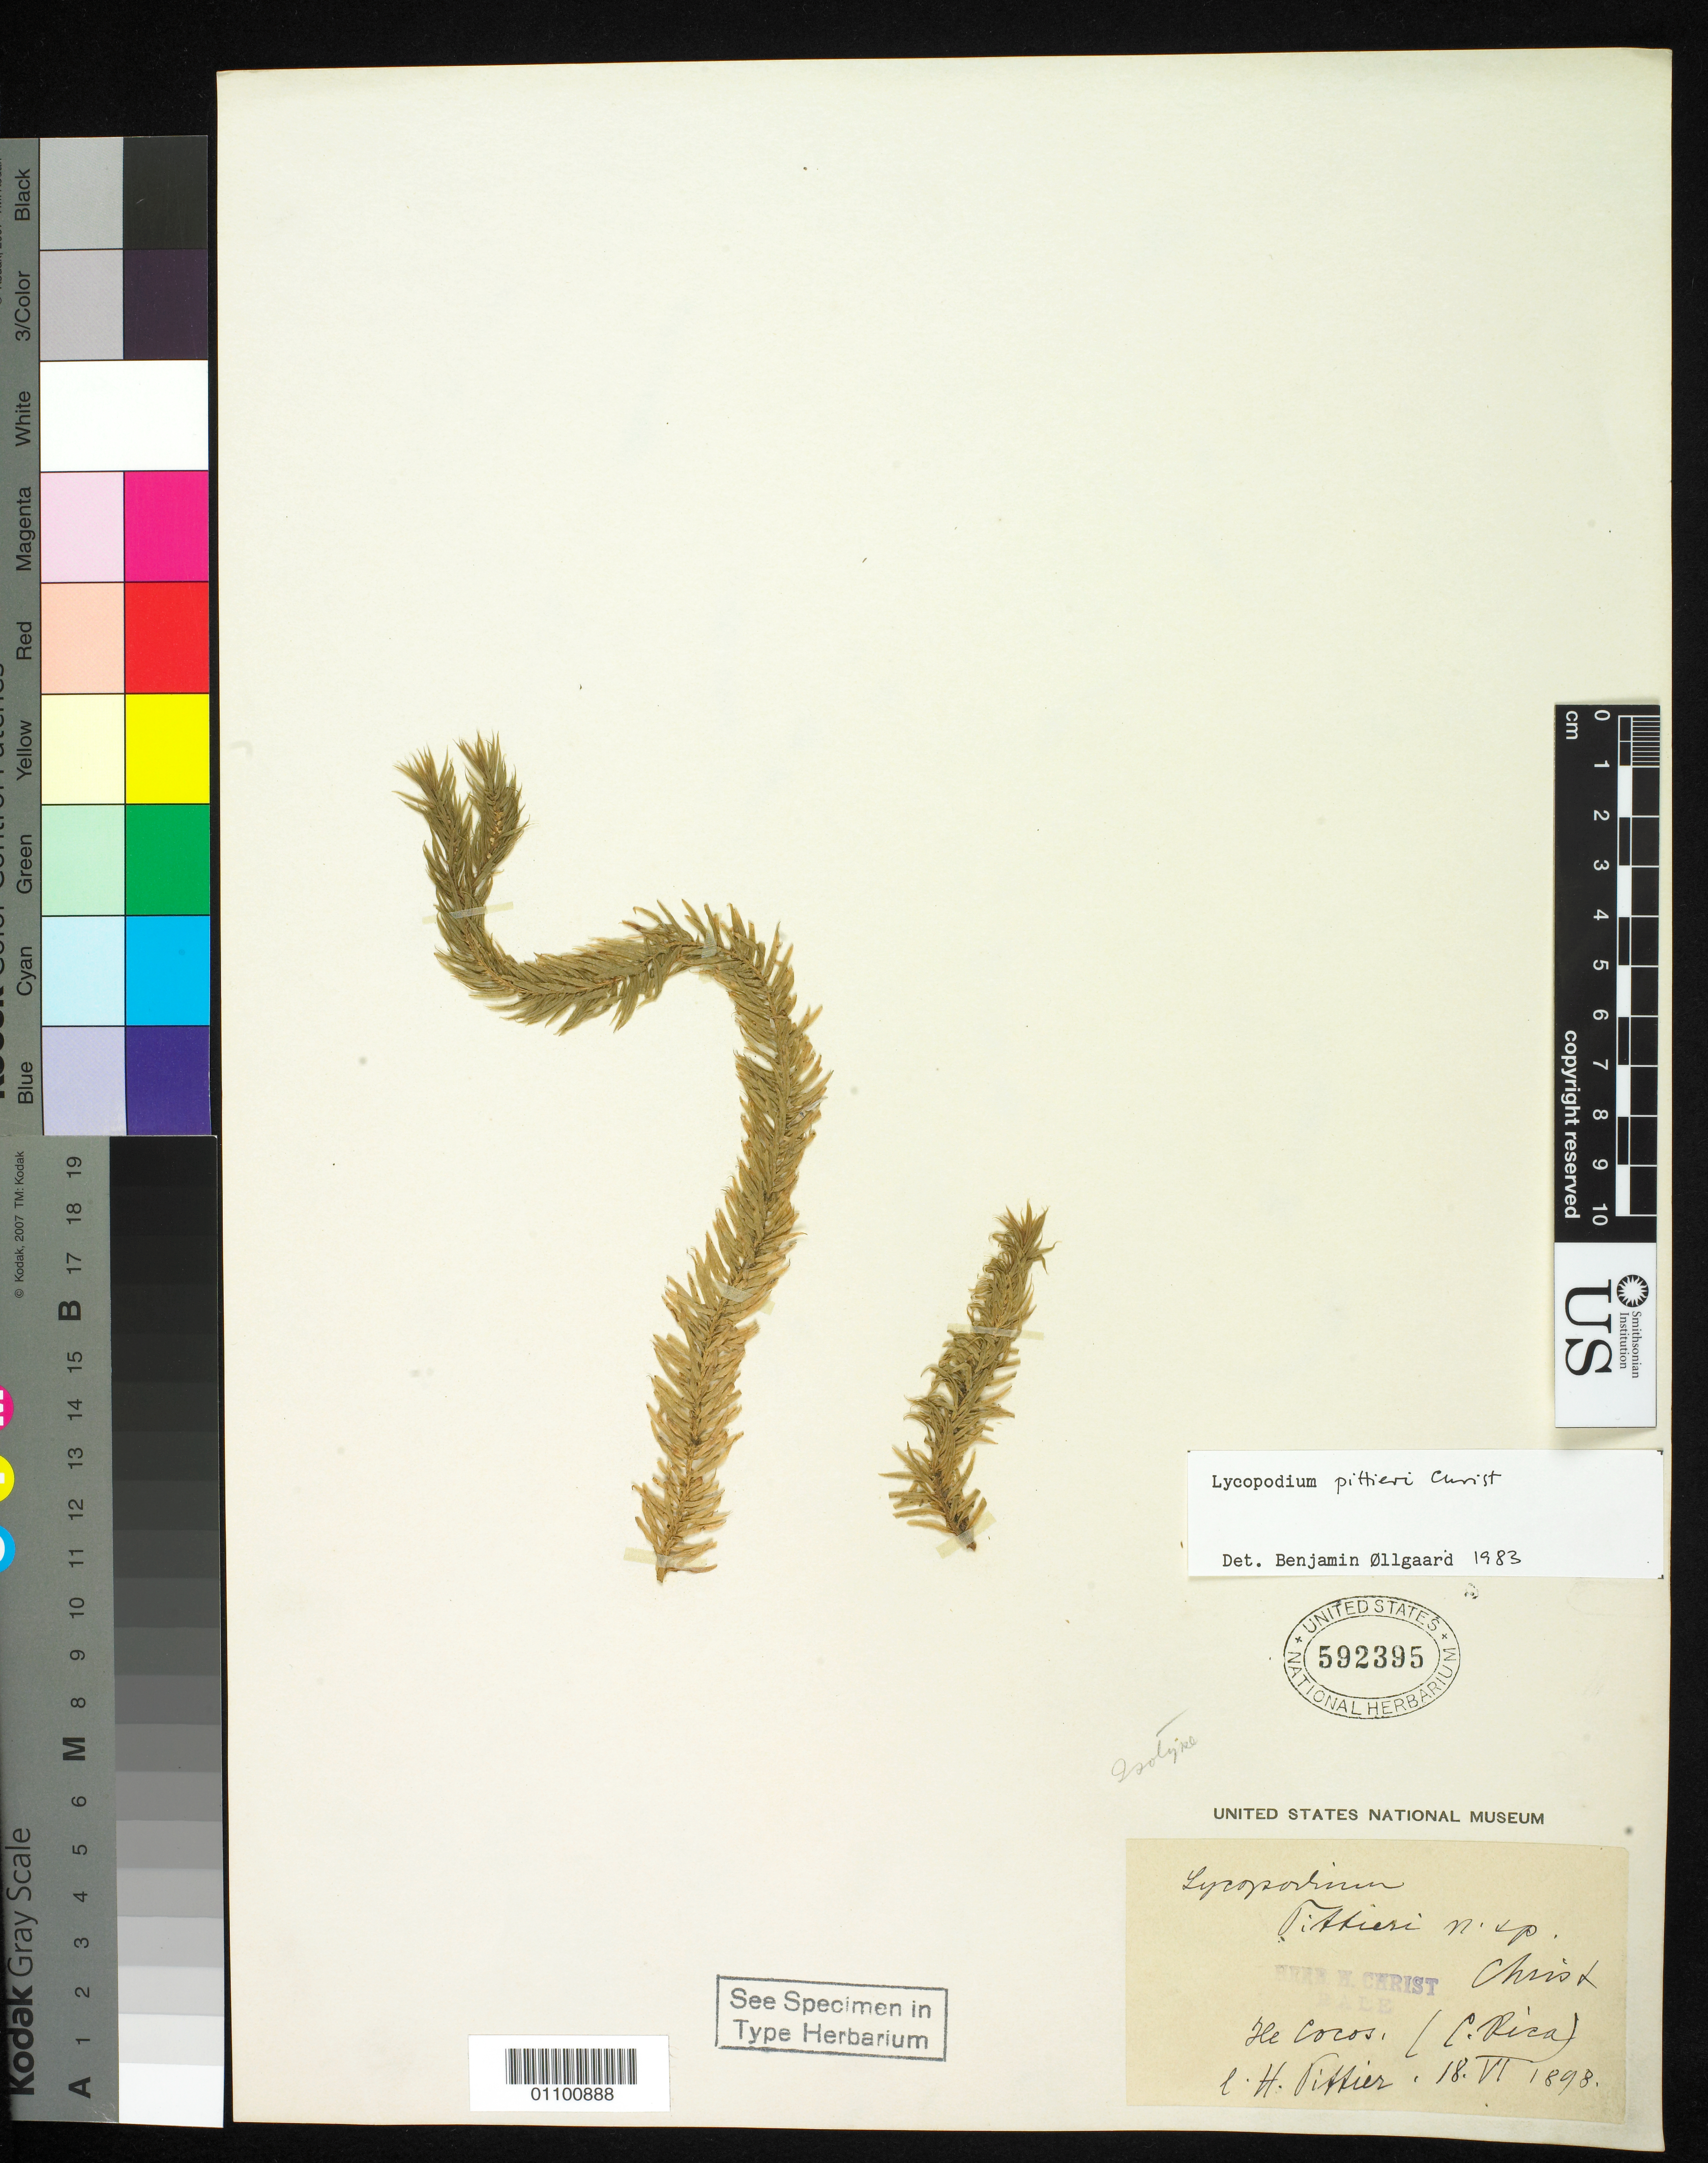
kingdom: Plantae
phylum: Tracheophyta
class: Lycopodiopsida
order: Lycopodiales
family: Lycopodiaceae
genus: Lycopodium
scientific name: Lycopodium pittieri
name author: Christ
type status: Type Collection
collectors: H. F. Pittier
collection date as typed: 18 Jun 1898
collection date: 1898-06-18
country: Costa Rica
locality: Le Cocos, Pacifique. [= Cocos Island?]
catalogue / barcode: US 592395